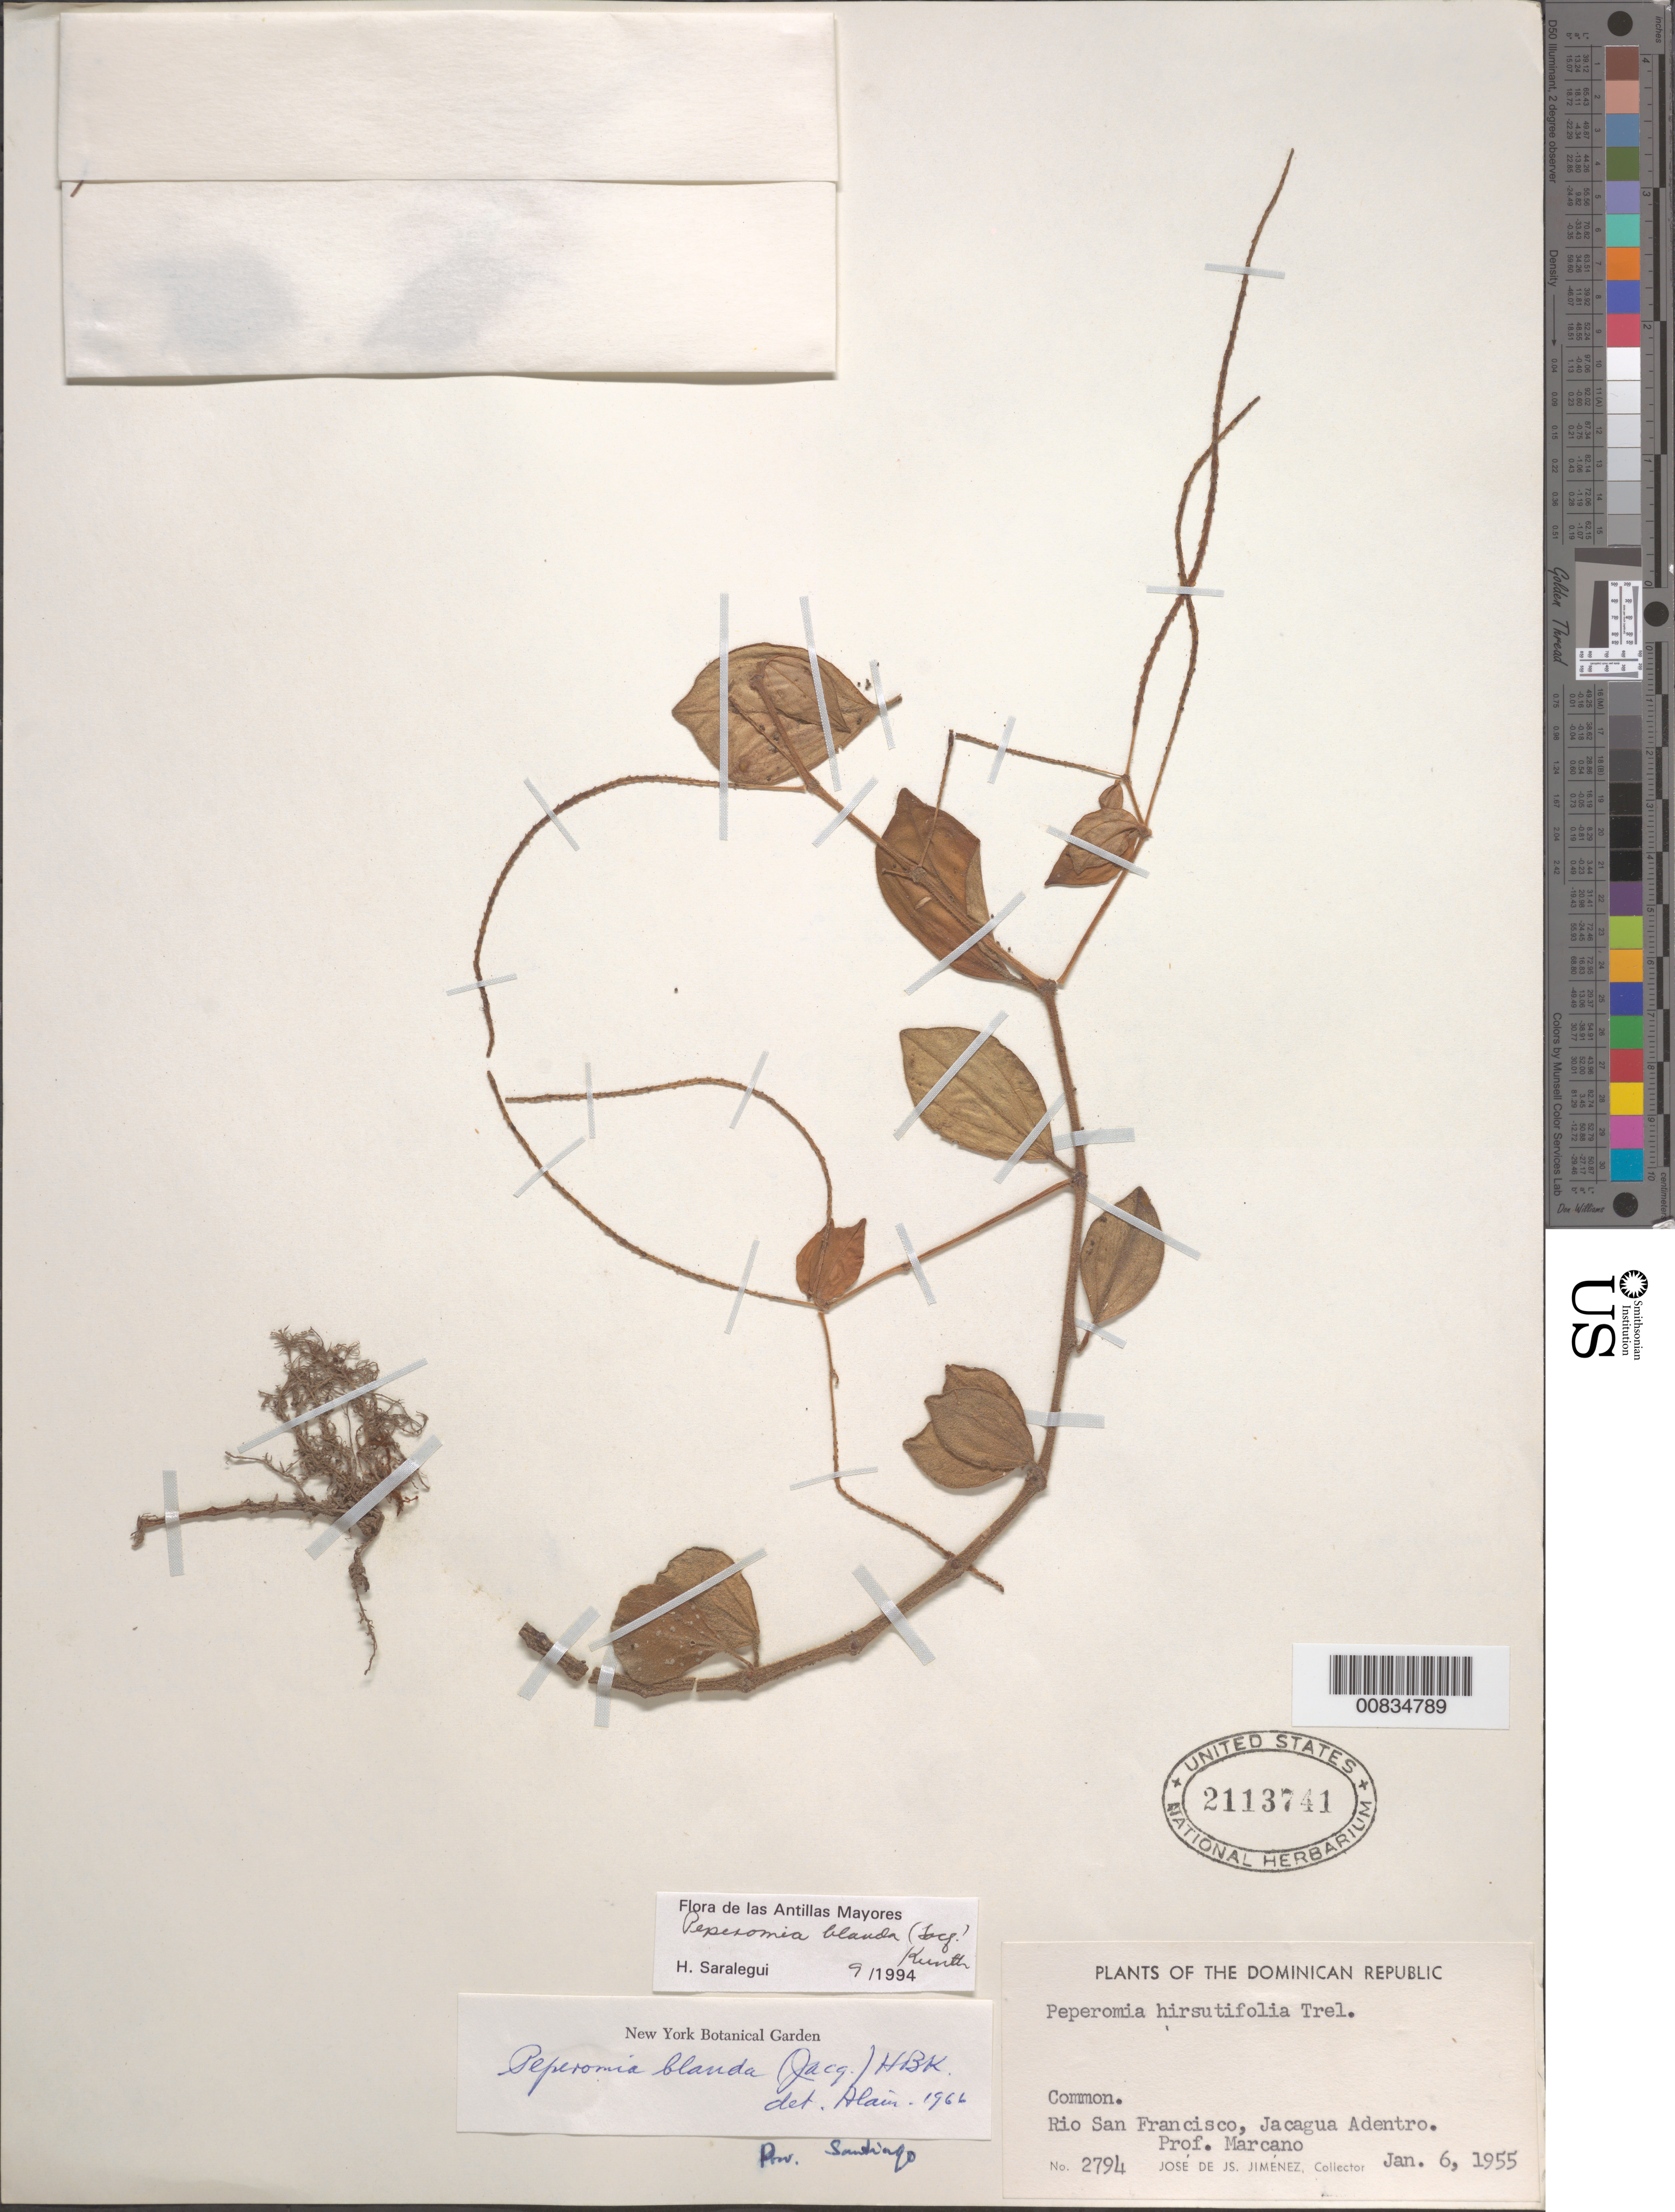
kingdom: Plantae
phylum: Tracheophyta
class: Magnoliopsida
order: Piperales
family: Piperaceae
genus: Peperomia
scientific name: Peperomia blanda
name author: (Jacq.) Kunth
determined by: Saralegui Boza, H., (HAJB), Jardin Botanico Nacional (Habana)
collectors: J. J. Jiménez & E. J. Marcano F.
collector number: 2794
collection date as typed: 06 Jan 1955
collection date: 1955-01-06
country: Dominican Republic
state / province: Santiago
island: Hispaniola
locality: Río San Francisco, Jacagua Adentro.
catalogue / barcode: US 2113741